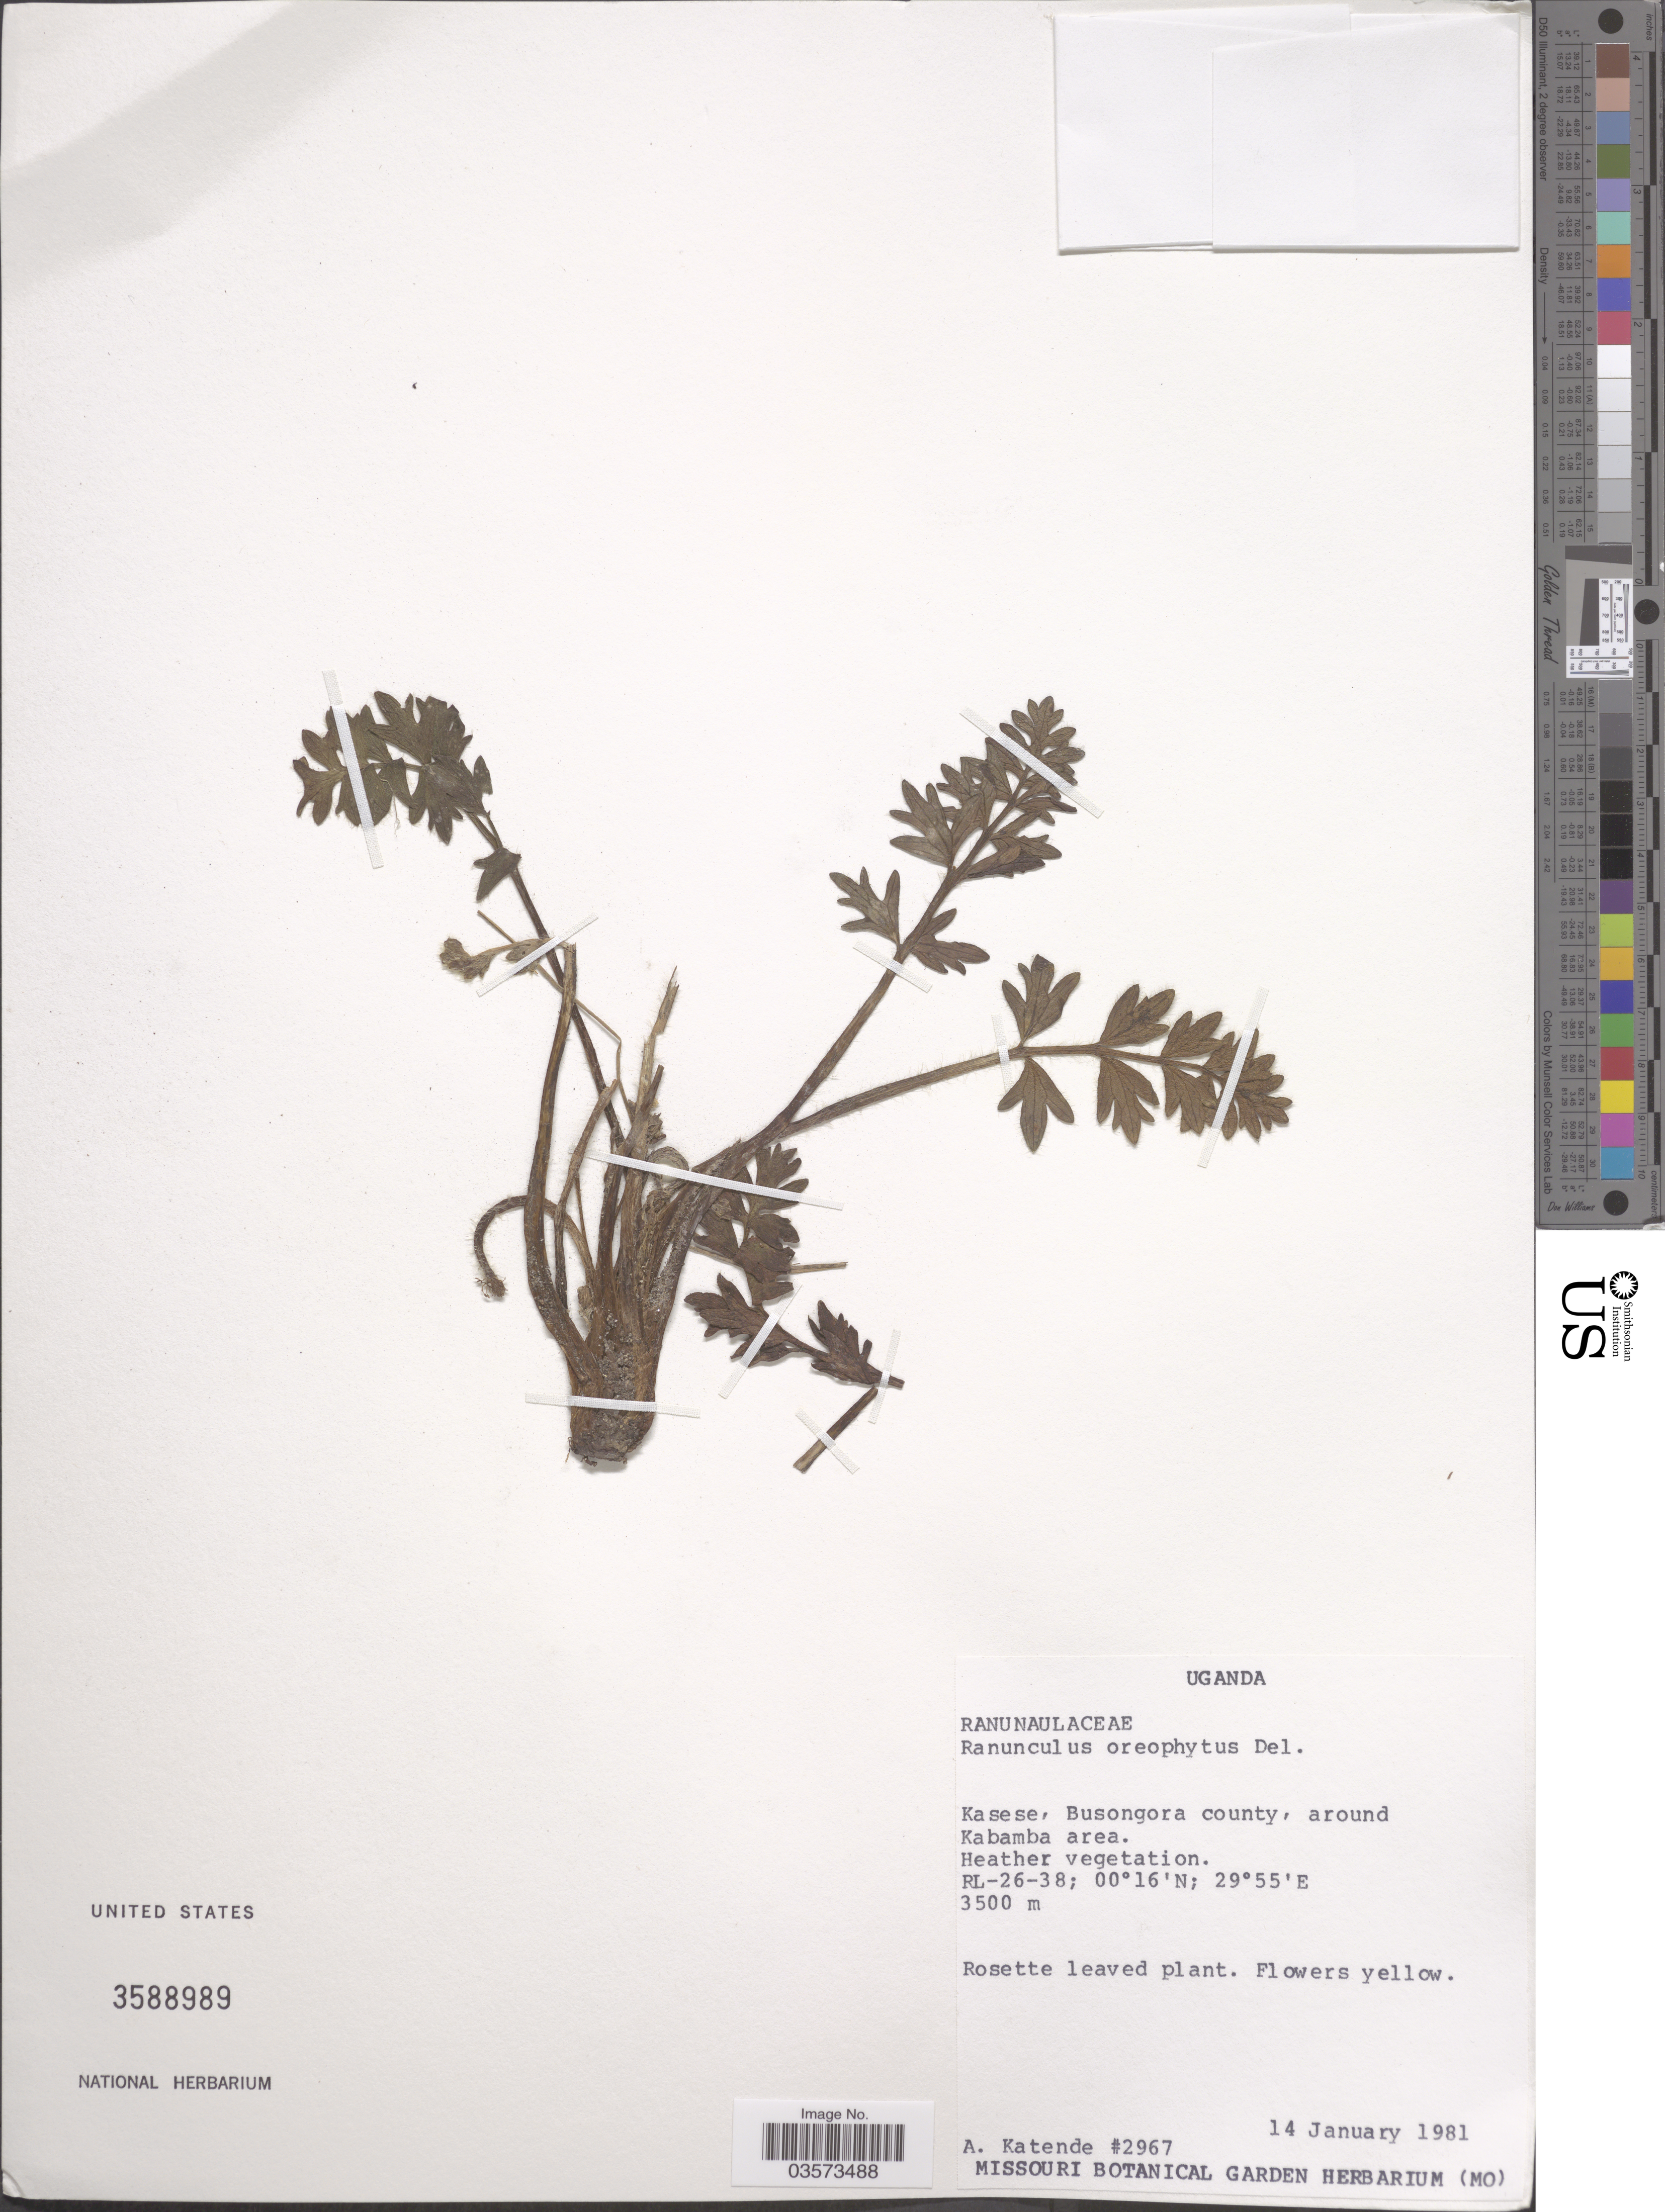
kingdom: Plantae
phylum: Tracheophyta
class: Magnoliopsida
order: Ranunculales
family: Ranunculaceae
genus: Ranunculus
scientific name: Ranunculus orerophytus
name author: Delile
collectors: A. Katende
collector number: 2967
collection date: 1981-01-14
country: Uganda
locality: Kasese, Busongara county, around Kabamba area.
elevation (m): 3500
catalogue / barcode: US 3588989